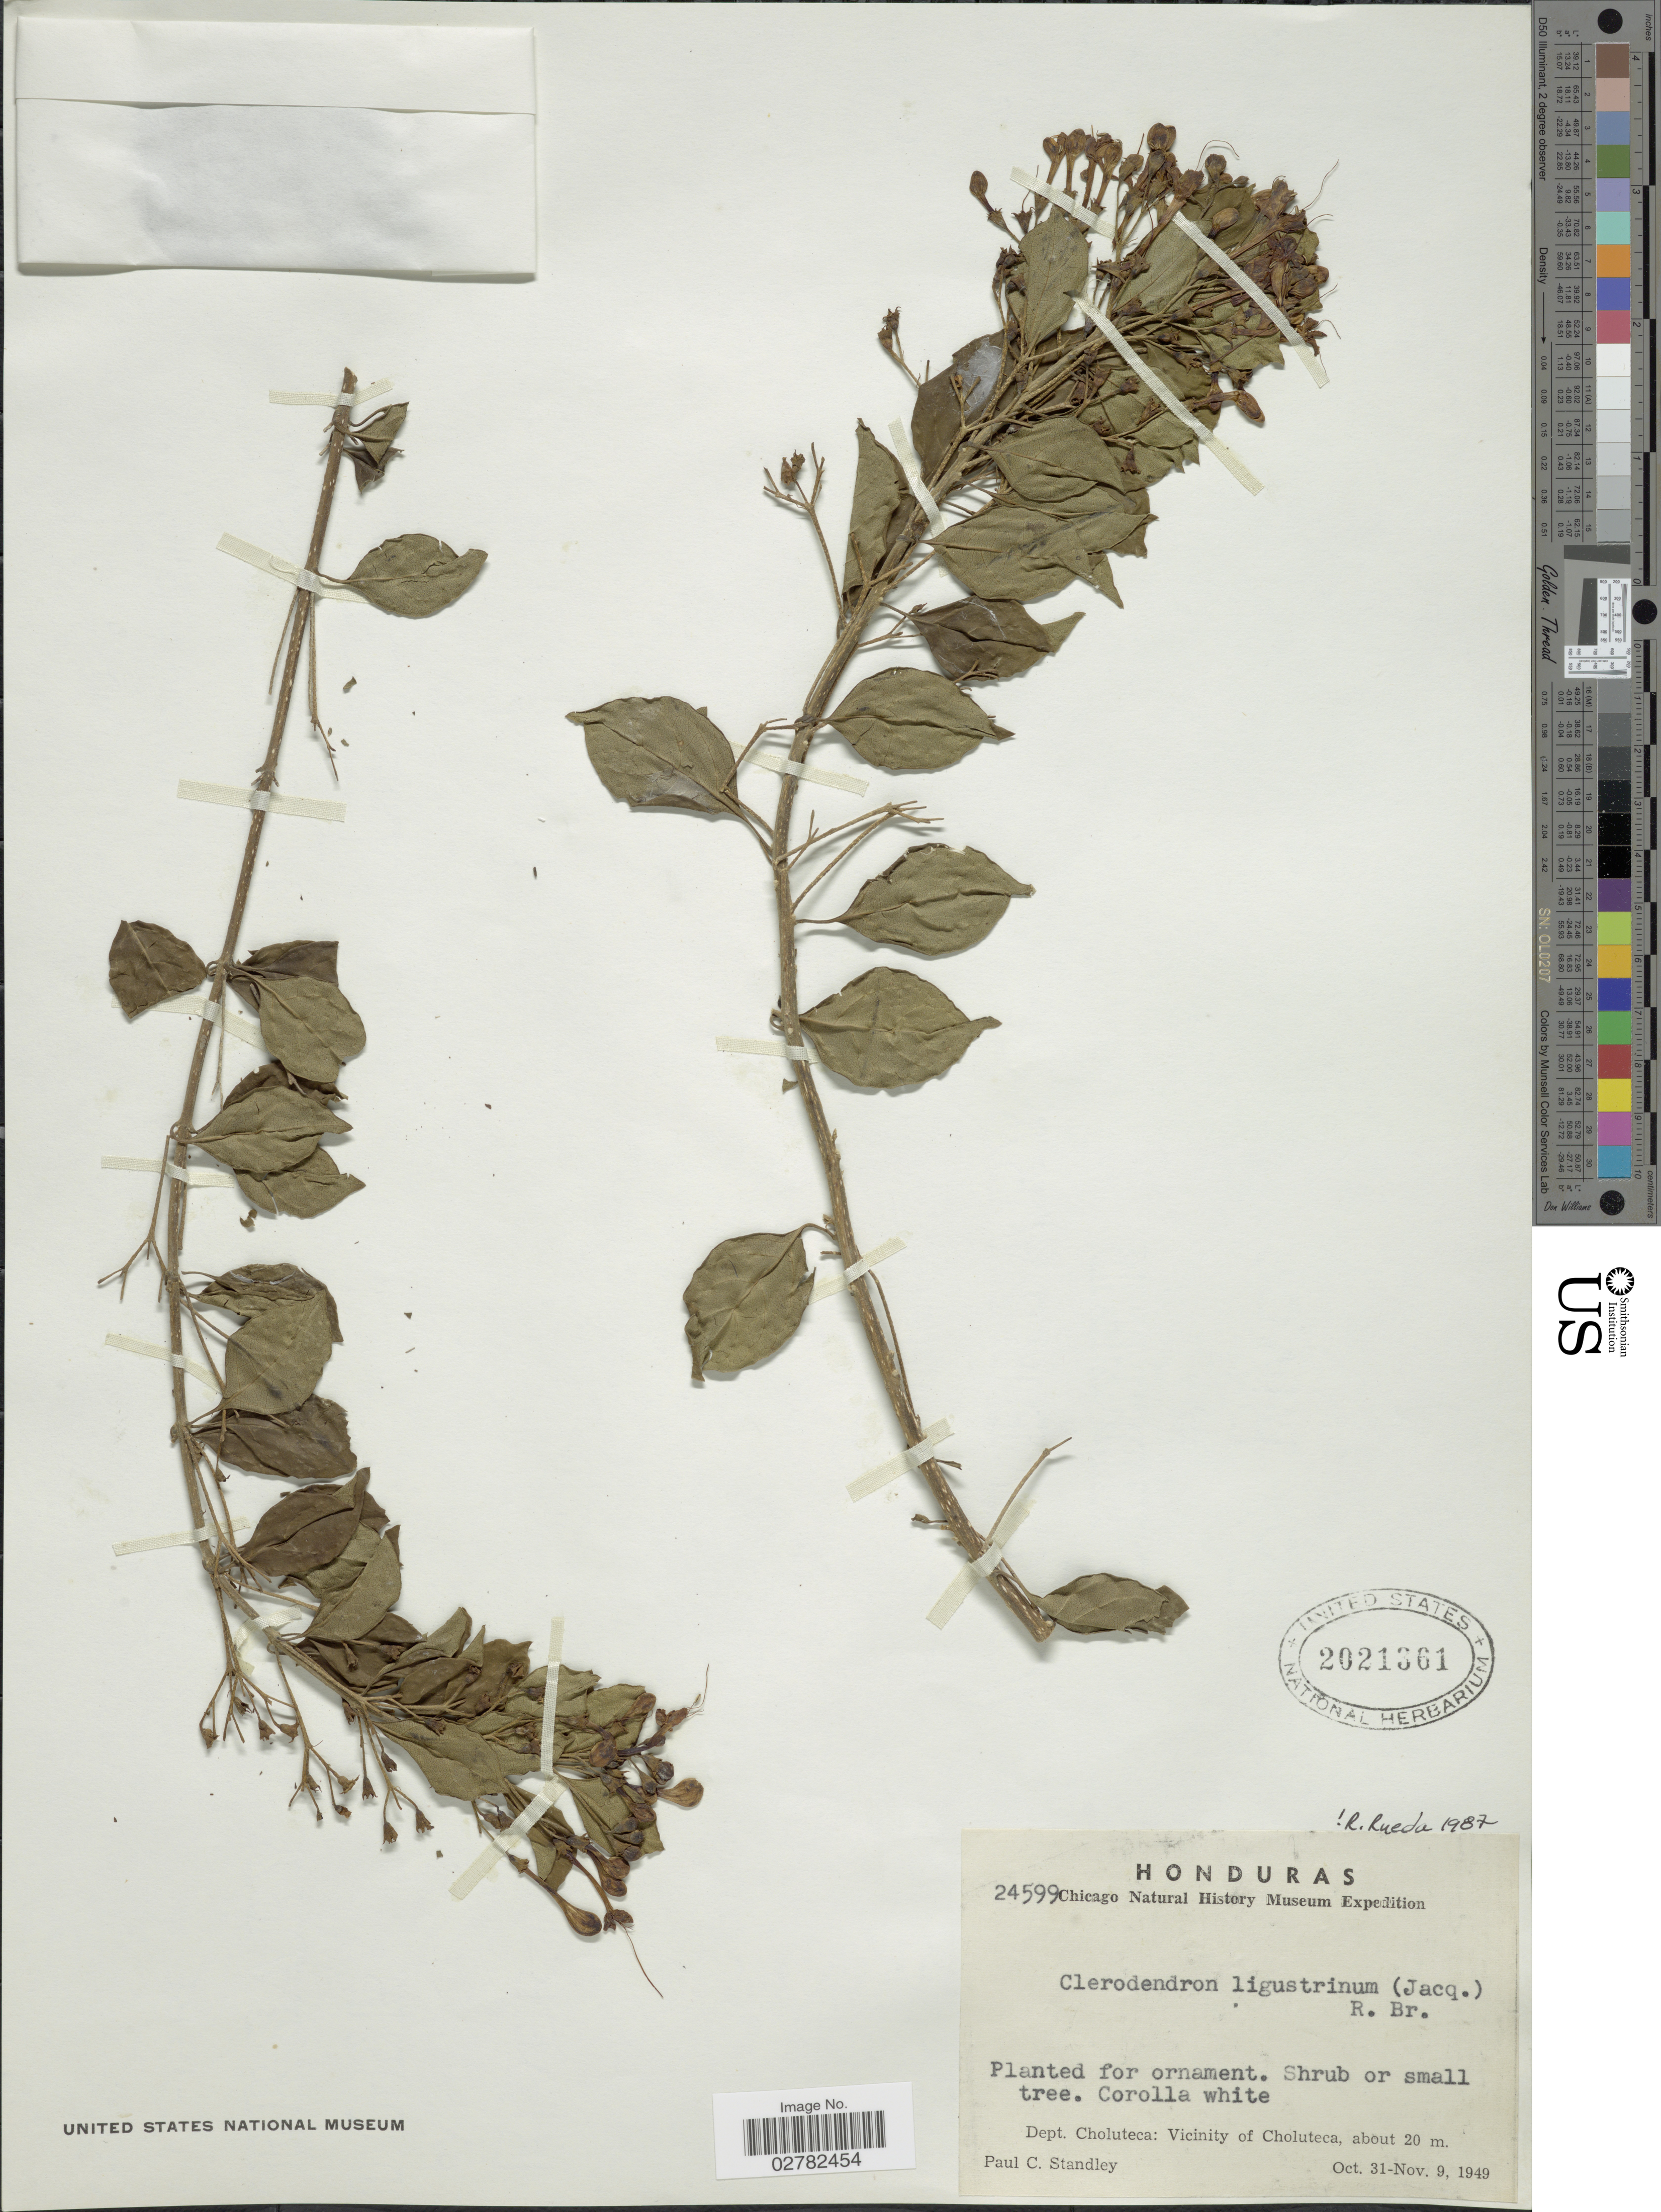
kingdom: Plantae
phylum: Tracheophyta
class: Magnoliopsida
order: Lamiales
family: Lamiaceae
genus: Clerodendrum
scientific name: Clerodendrum ligustrinum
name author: (Jacq.) R. Br.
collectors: P. C. Standley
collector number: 24599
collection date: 1949-10-31/1949-11-09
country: Honduras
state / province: Choluteca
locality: Dept. Choluteca: Vicinity of Choluteca.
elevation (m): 20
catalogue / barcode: US 2021361